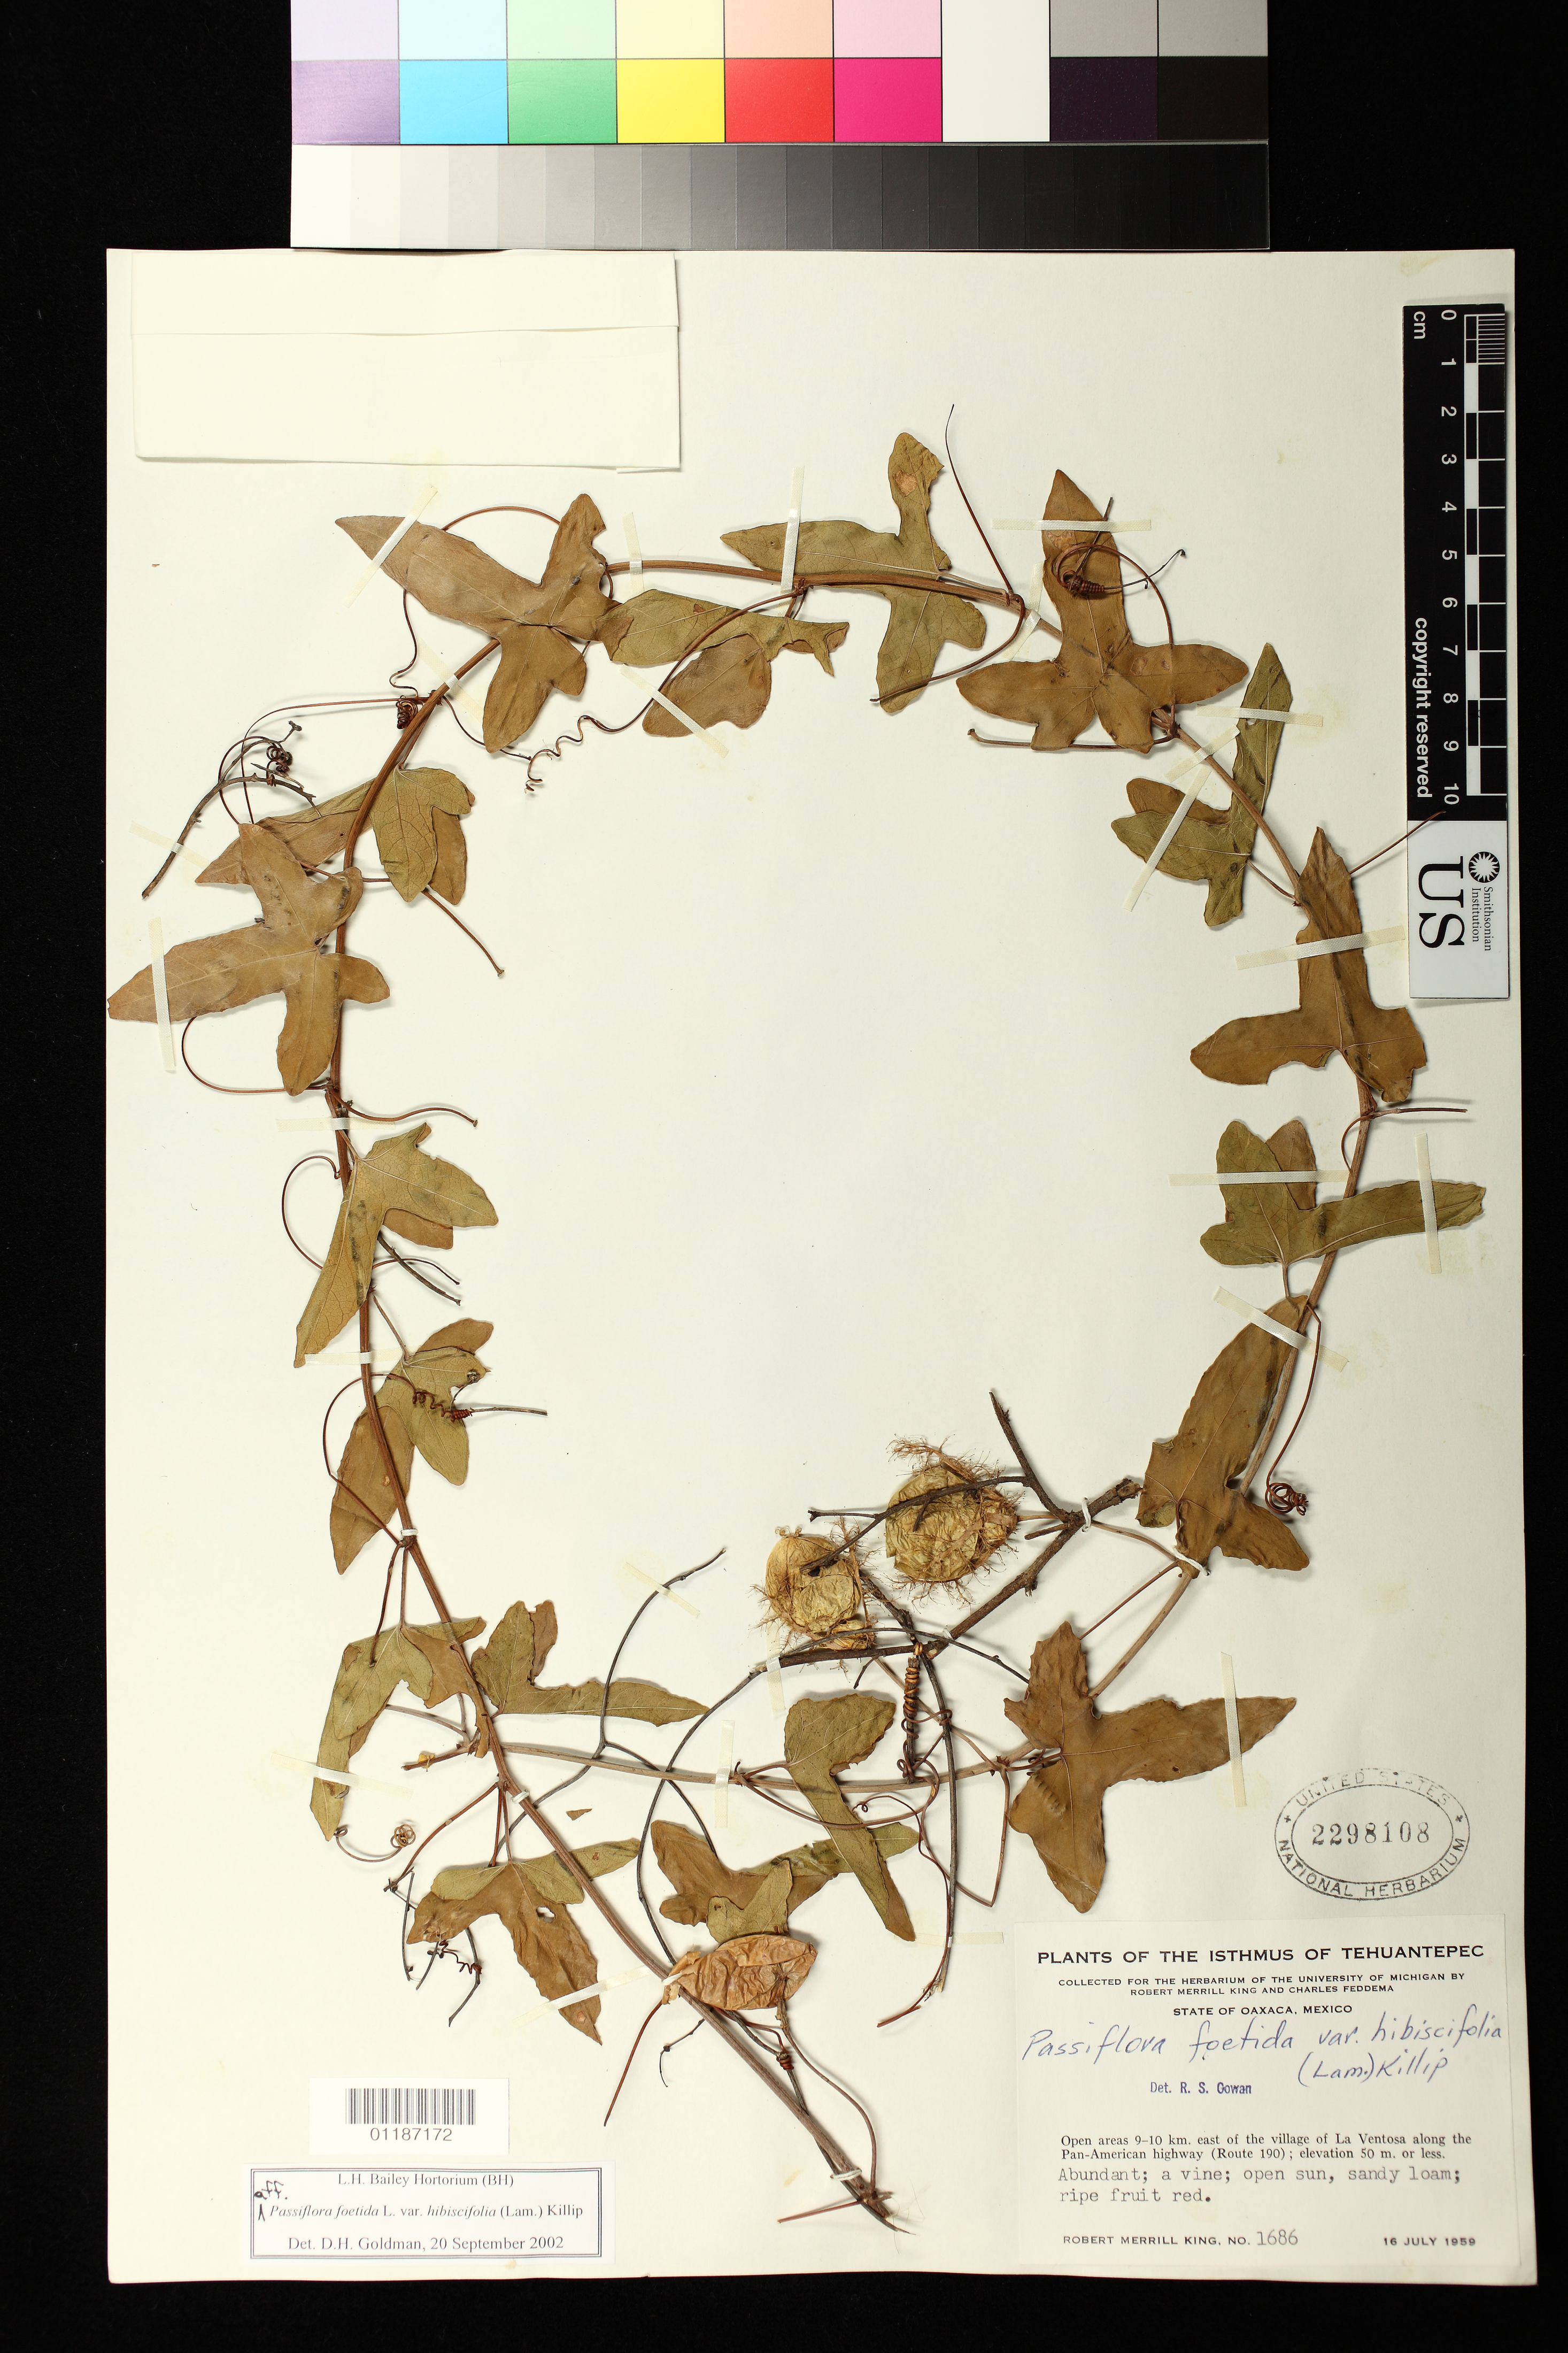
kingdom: Plantae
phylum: Tracheophyta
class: Magnoliopsida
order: Malpighiales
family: Passifloraceae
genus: Passiflora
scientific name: Passiflora foetida var. hibiscifolia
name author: L.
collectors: R. M. King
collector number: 1686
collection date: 1959-07-16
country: Mexico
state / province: Oaxaca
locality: Open areas 9-10 km East of the village of La Ventosa along the Pan-American highway (Route 190)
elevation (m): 0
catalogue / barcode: US 2298108